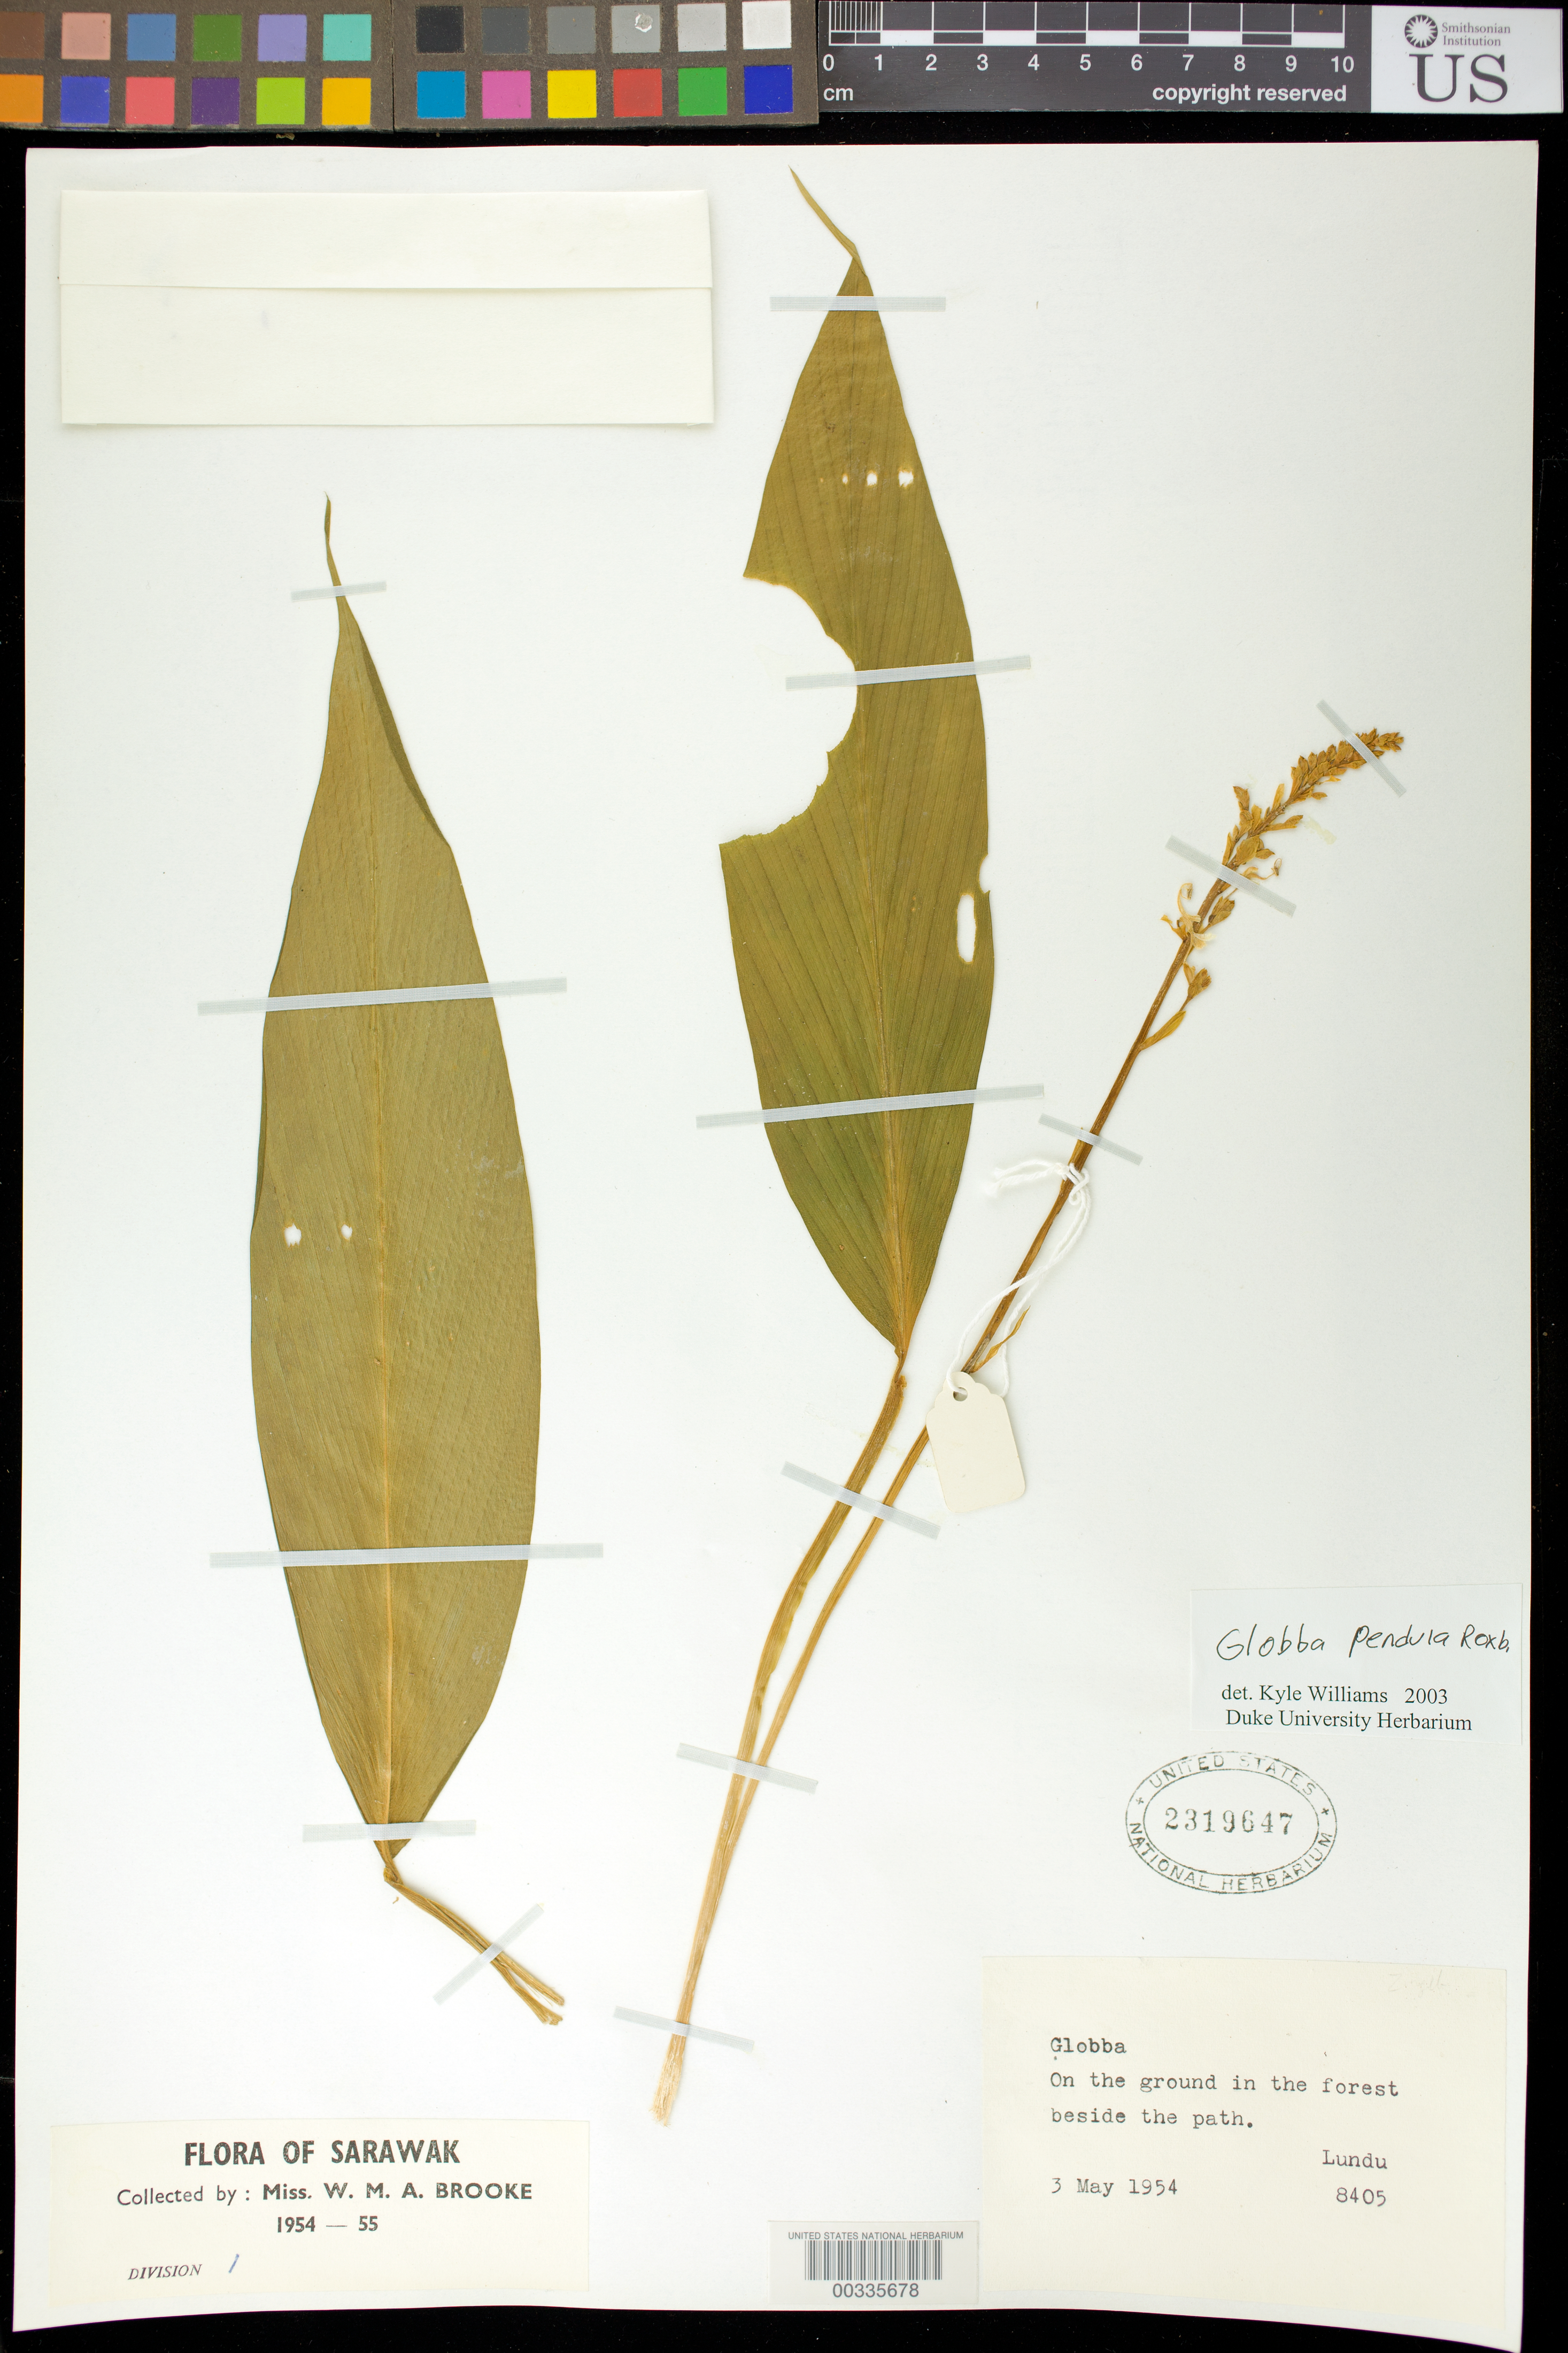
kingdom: Plantae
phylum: Tracheophyta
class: Liliopsida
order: Zingiberales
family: Zingiberaceae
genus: Globba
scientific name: Globba pendula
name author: Roxb.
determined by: Williams, K. J.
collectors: W. Brooke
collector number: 8405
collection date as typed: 03 May 1954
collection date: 1954-05-03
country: Malaysia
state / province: Sarawak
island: Borneo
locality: Lundu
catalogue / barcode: US 2319647